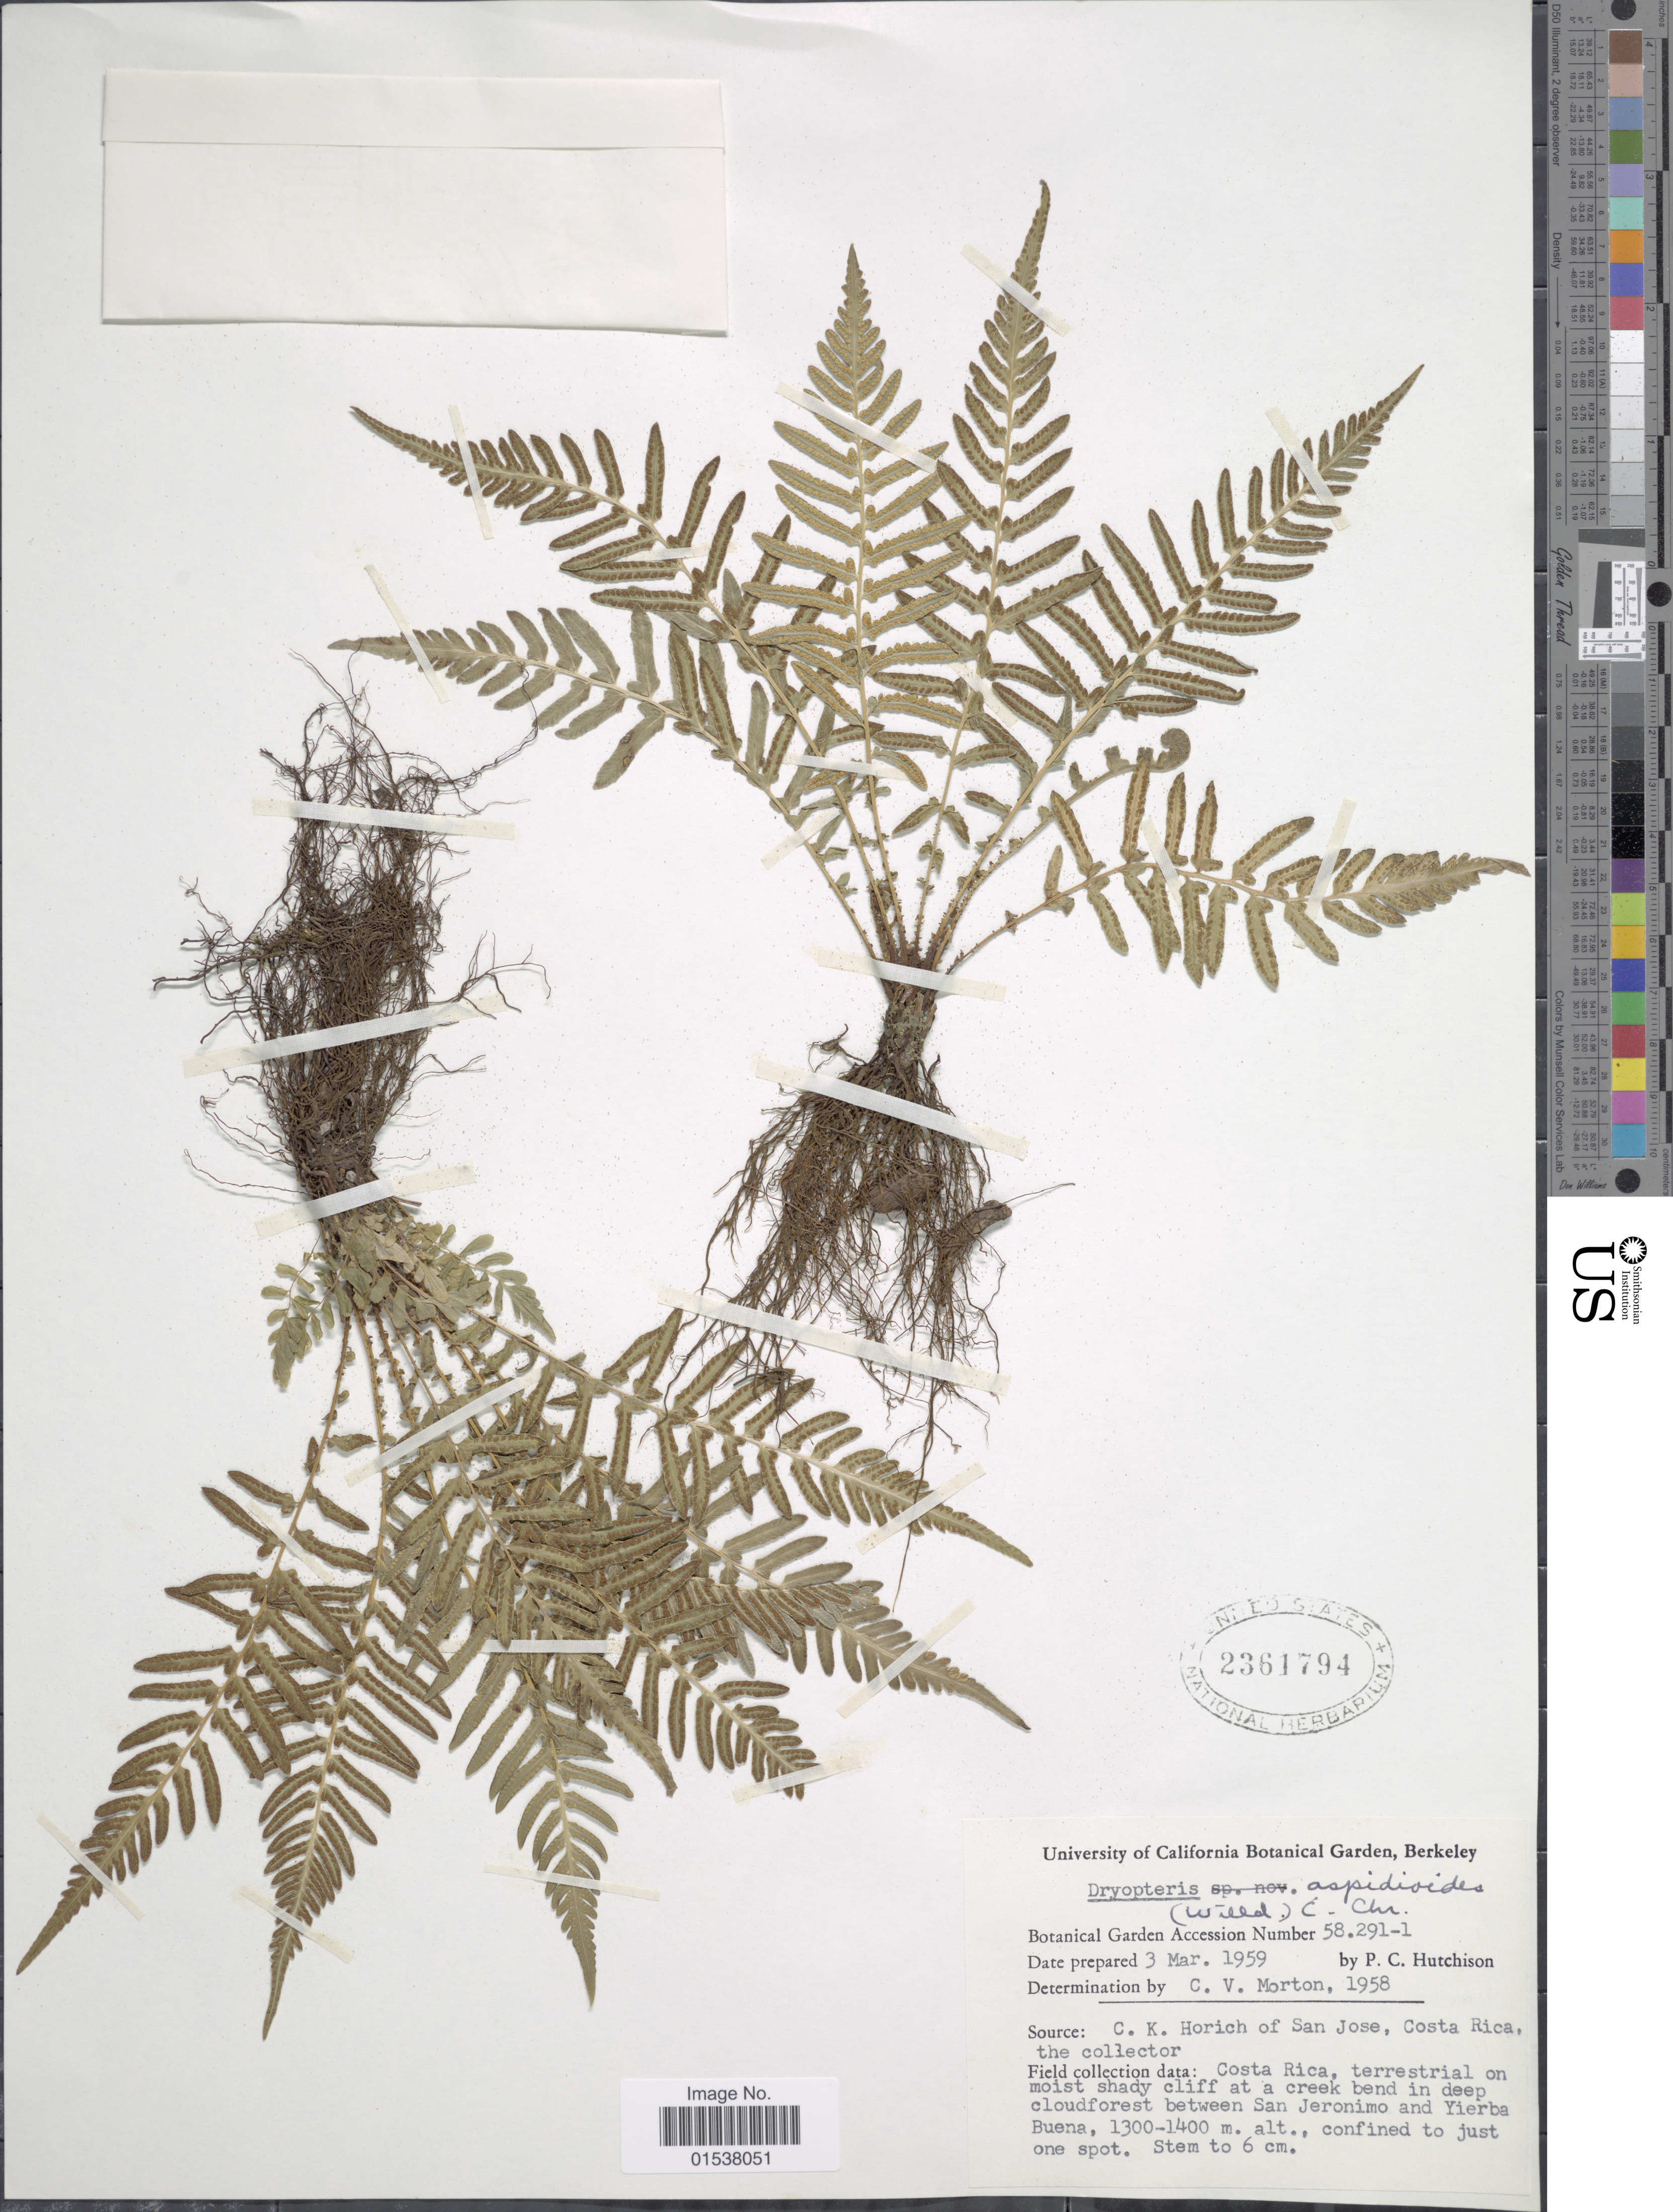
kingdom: Plantae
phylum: Tracheophyta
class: Polypodiopsida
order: Polypodiales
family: Thelypteridaceae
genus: Amauropelta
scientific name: Amauropelta aspidioides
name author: (Willd.) Pic. Serm.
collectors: P. C. Hutchison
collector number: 58291-1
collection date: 1959-03-03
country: United States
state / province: California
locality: University of California Botanical Garden, Berkely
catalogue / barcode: US 2361794